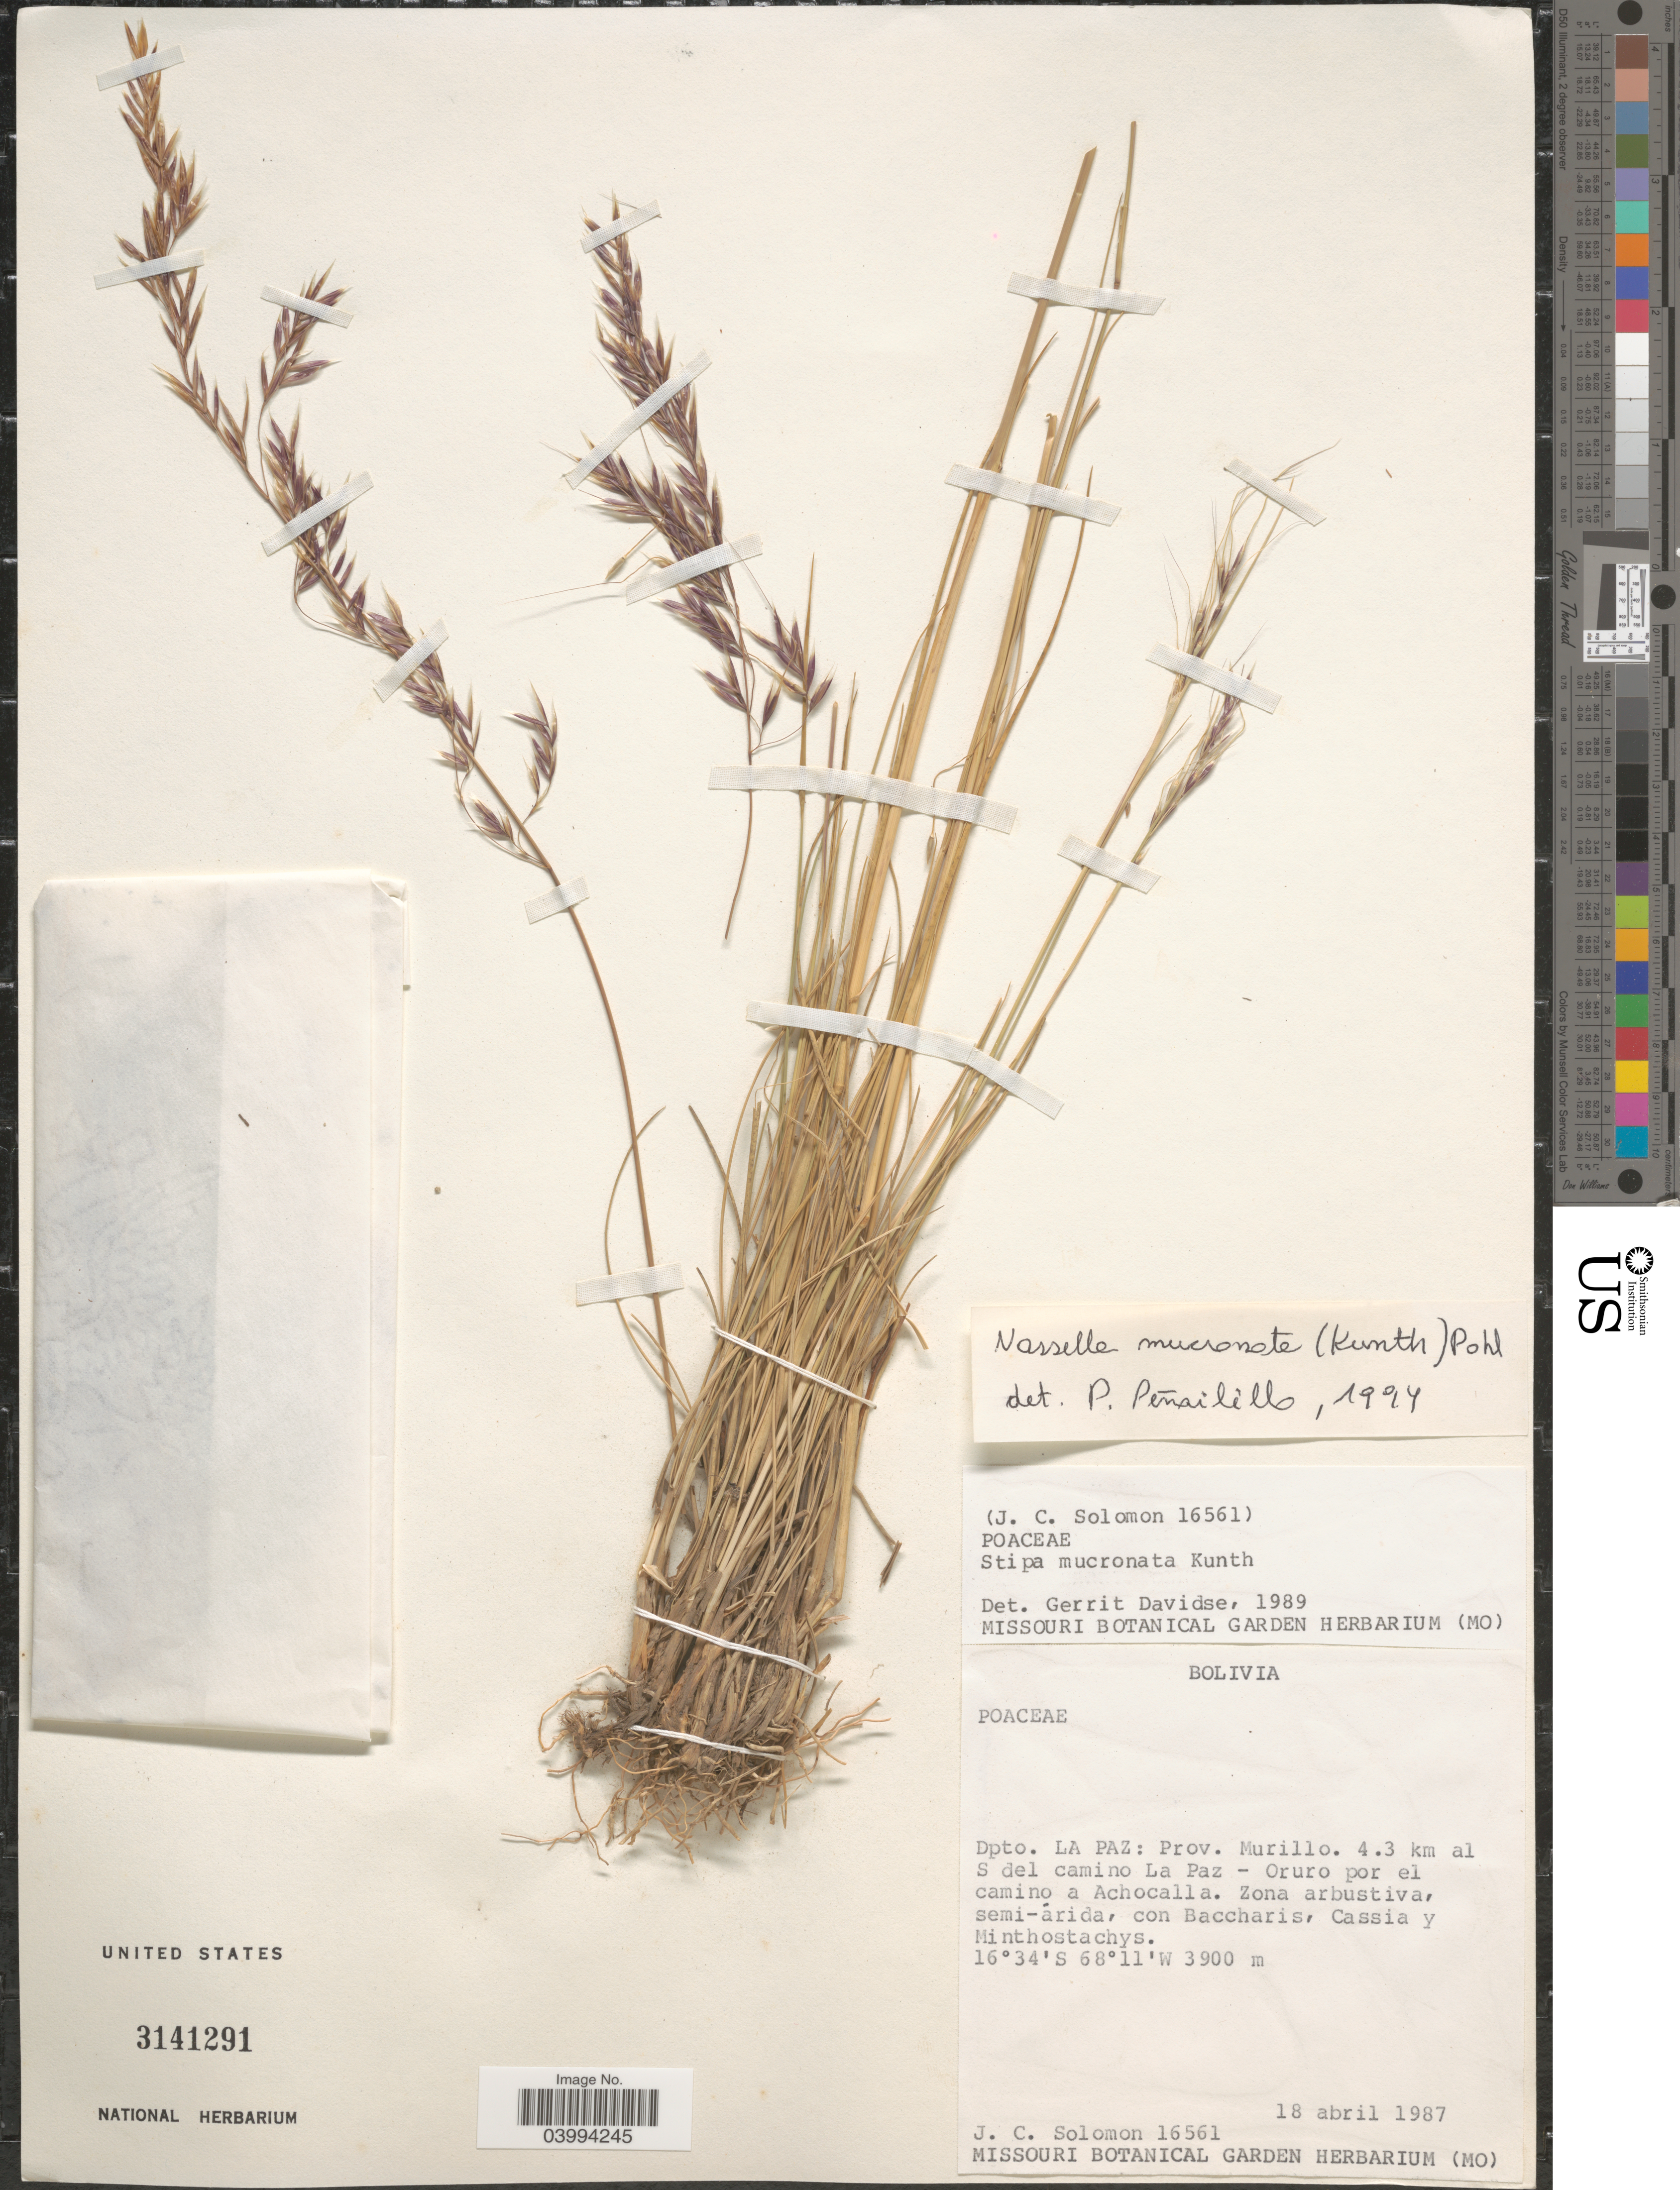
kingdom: Plantae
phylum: Tracheophyta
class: Liliopsida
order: Poales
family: Poaceae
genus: Nassella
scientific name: Nassella mucronata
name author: (Kunth) R.W. Pohl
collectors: J. C. Solomon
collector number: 16561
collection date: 1987-04-18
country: Bolivia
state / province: La Paz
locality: Dpto. La Paz: Prov. Murillo. 4.3 km al S del camino La Paz - Oruro por el camino a Achocalla.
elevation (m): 3900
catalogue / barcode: US 3141291